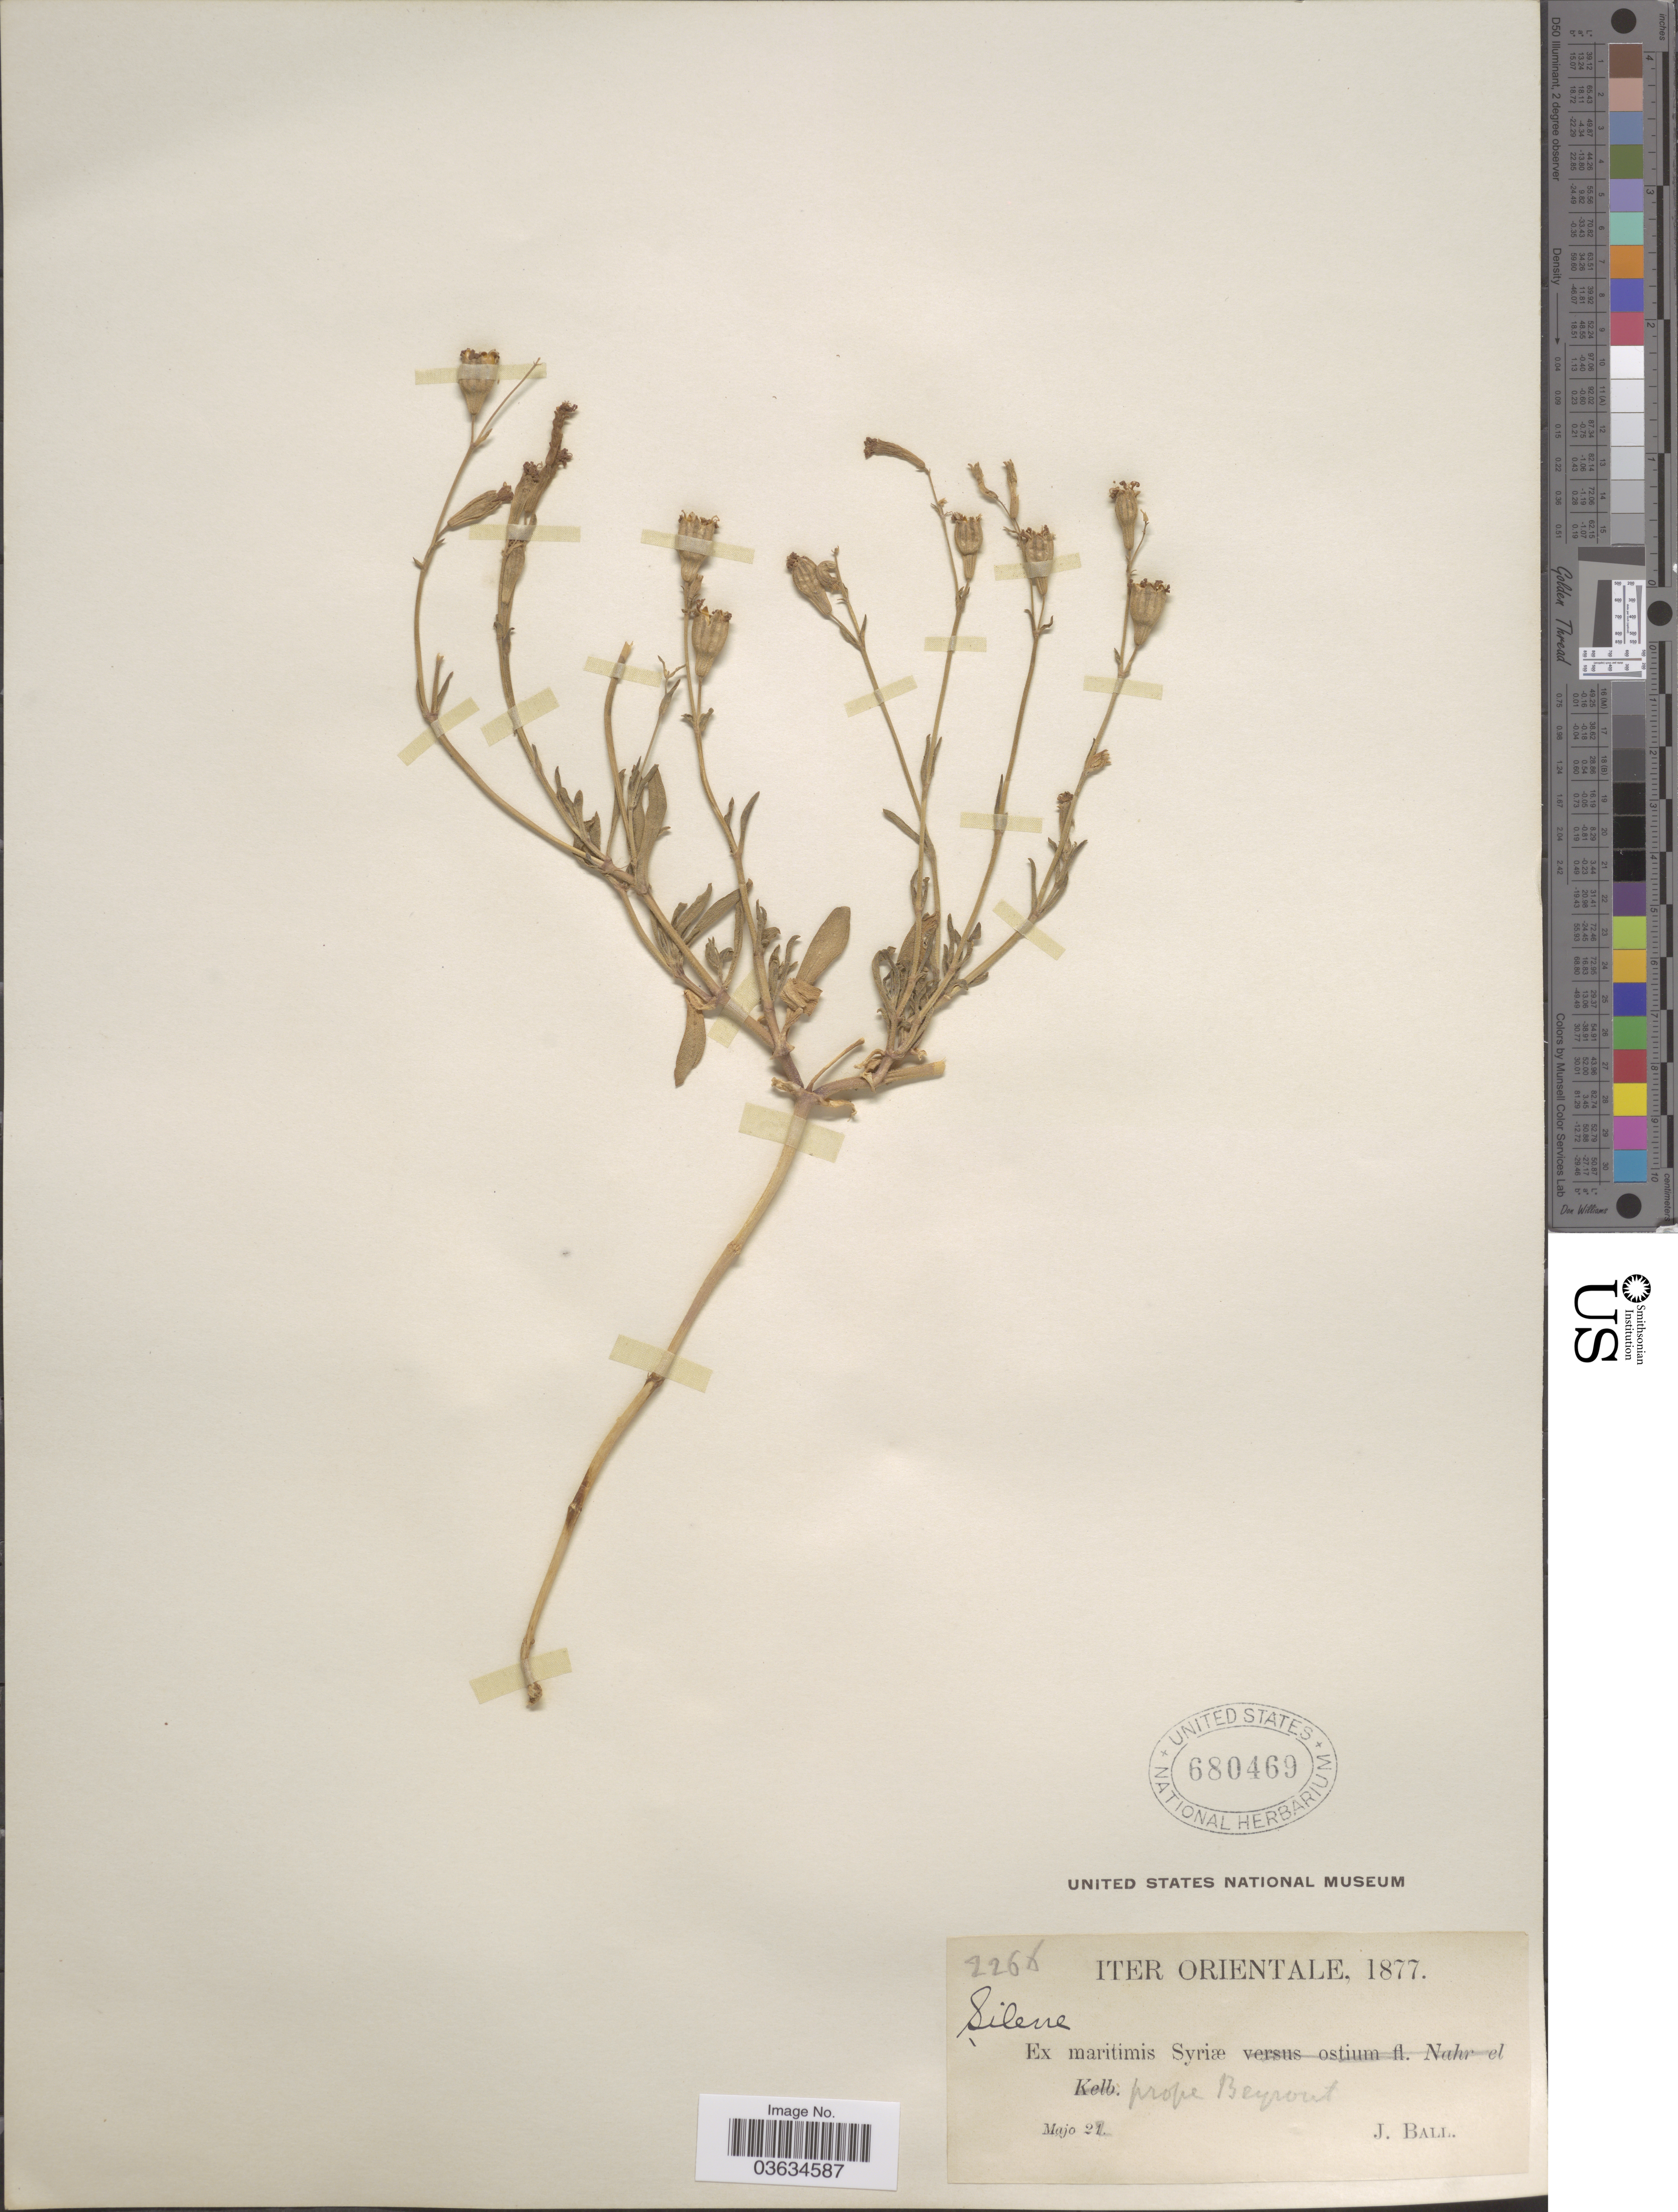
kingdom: Plantae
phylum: Tracheophyta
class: Magnoliopsida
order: Caryophyllales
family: Caryophyllaceae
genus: Silene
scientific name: Silene sp.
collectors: J. Ball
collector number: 2266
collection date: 1877-05-21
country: Syria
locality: Iter Orientale. Ex maritimis Syriæ prope Beyrout.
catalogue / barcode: US 680469